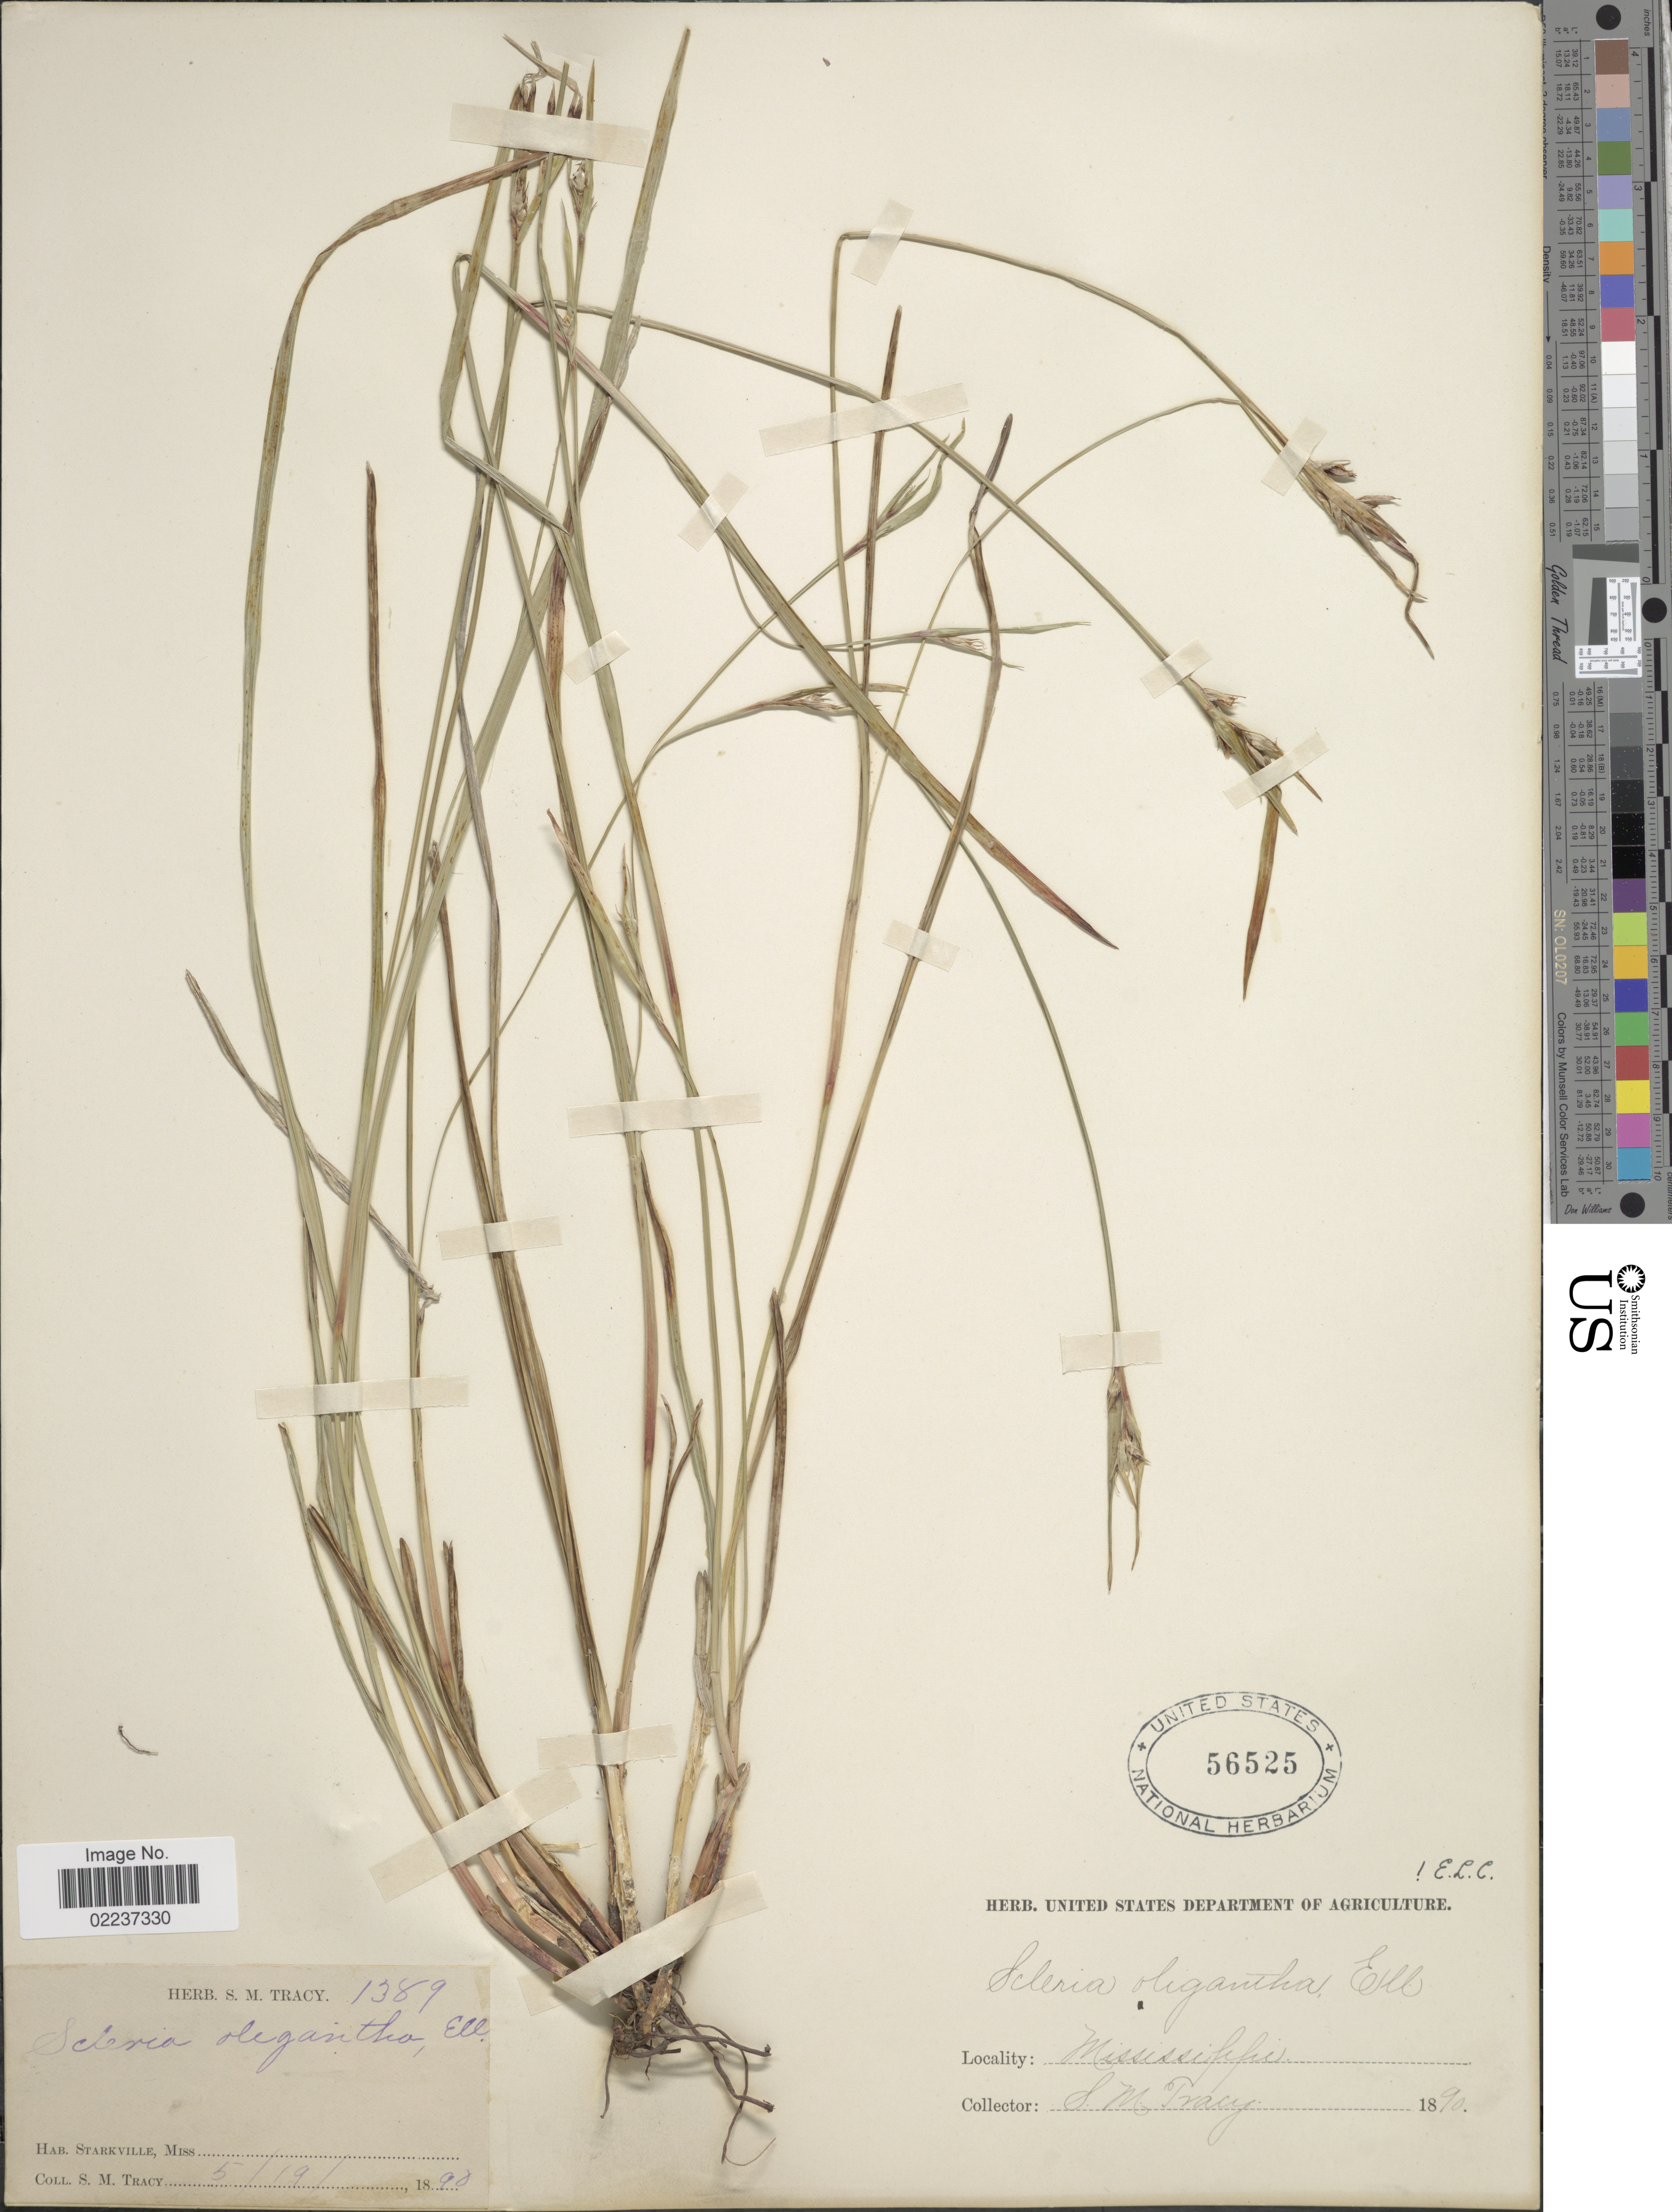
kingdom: Plantae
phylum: Tracheophyta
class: Liliopsida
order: Poales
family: Cyperaceae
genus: Scleria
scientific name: Scleria oligantha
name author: Michx.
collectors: S. M. Tracy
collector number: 1389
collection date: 1890-05-19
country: United States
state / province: Mississippi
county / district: Oktibbeha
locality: Starkville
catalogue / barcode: US 56525